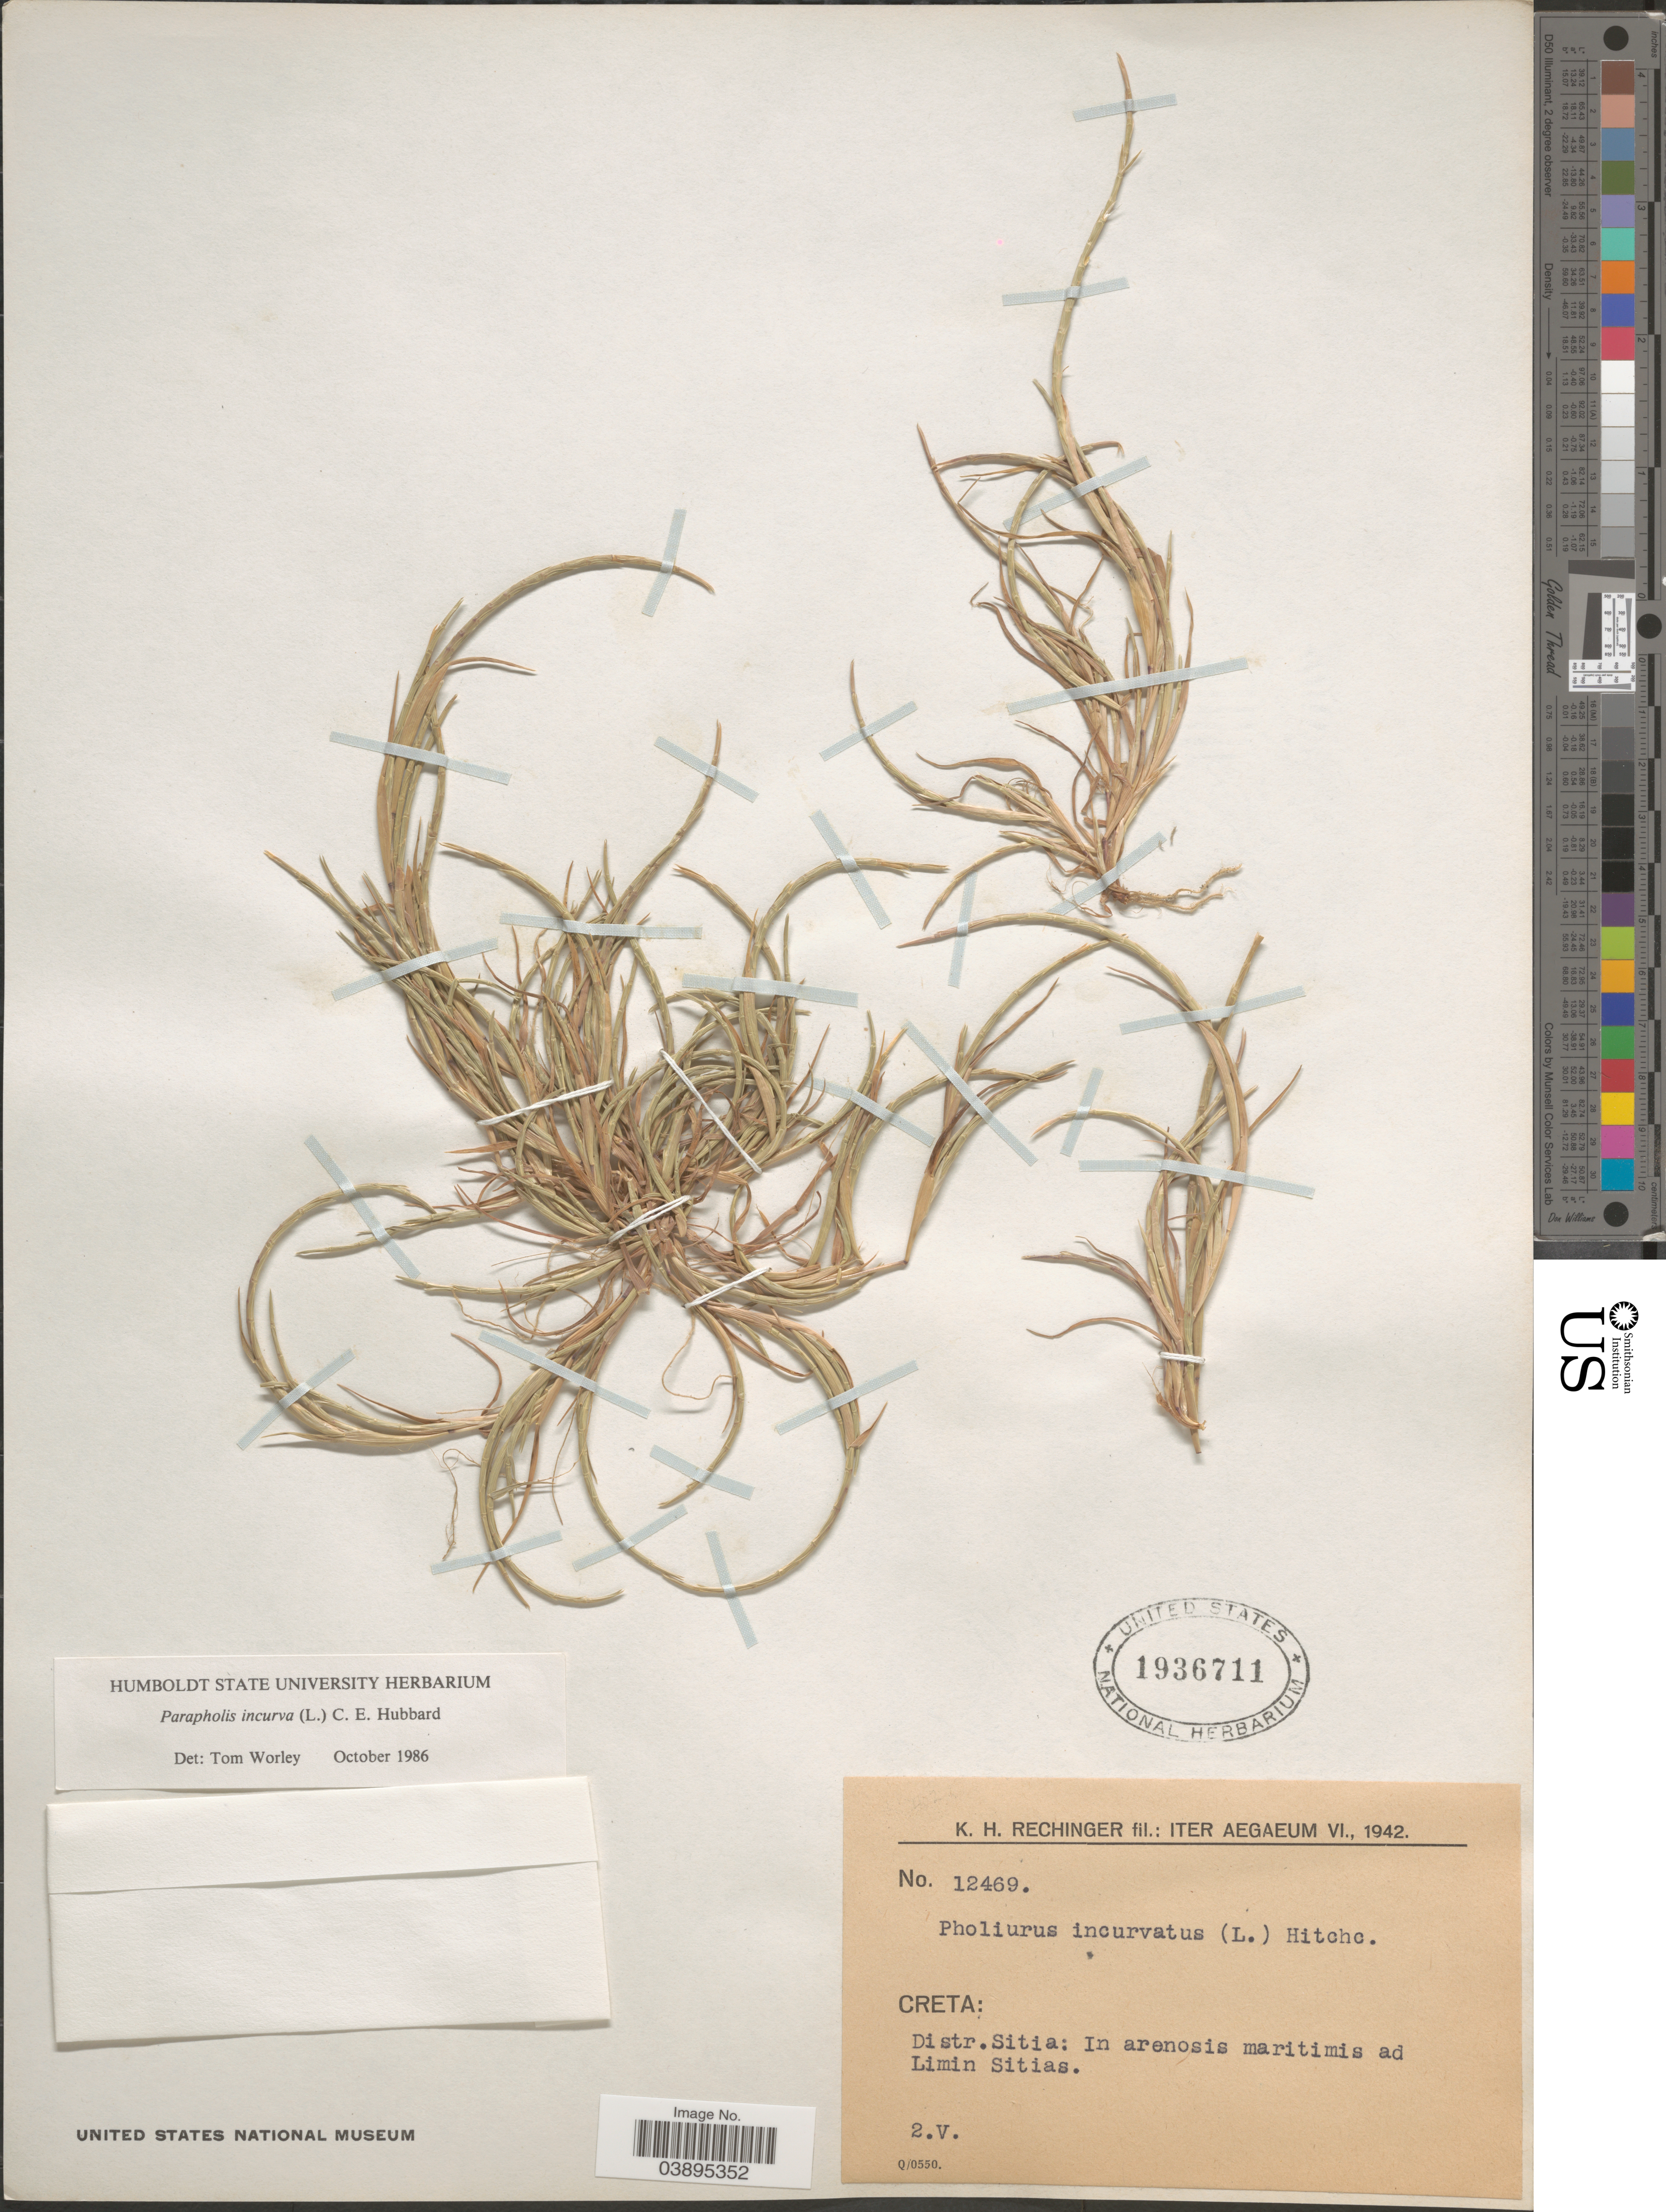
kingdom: Plantae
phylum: Tracheophyta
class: Liliopsida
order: Poales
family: Poaceae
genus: Parapholis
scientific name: Parapholis incurva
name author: (L.) C.E. Hubb.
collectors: K. H. Rechinger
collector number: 12469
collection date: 1942-05-02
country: Greece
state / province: Crete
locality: Iter Aegaeum. Creta: Distr.Sitia: In arenosis maritimis ad Limin Sitias.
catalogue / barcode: US 1936711